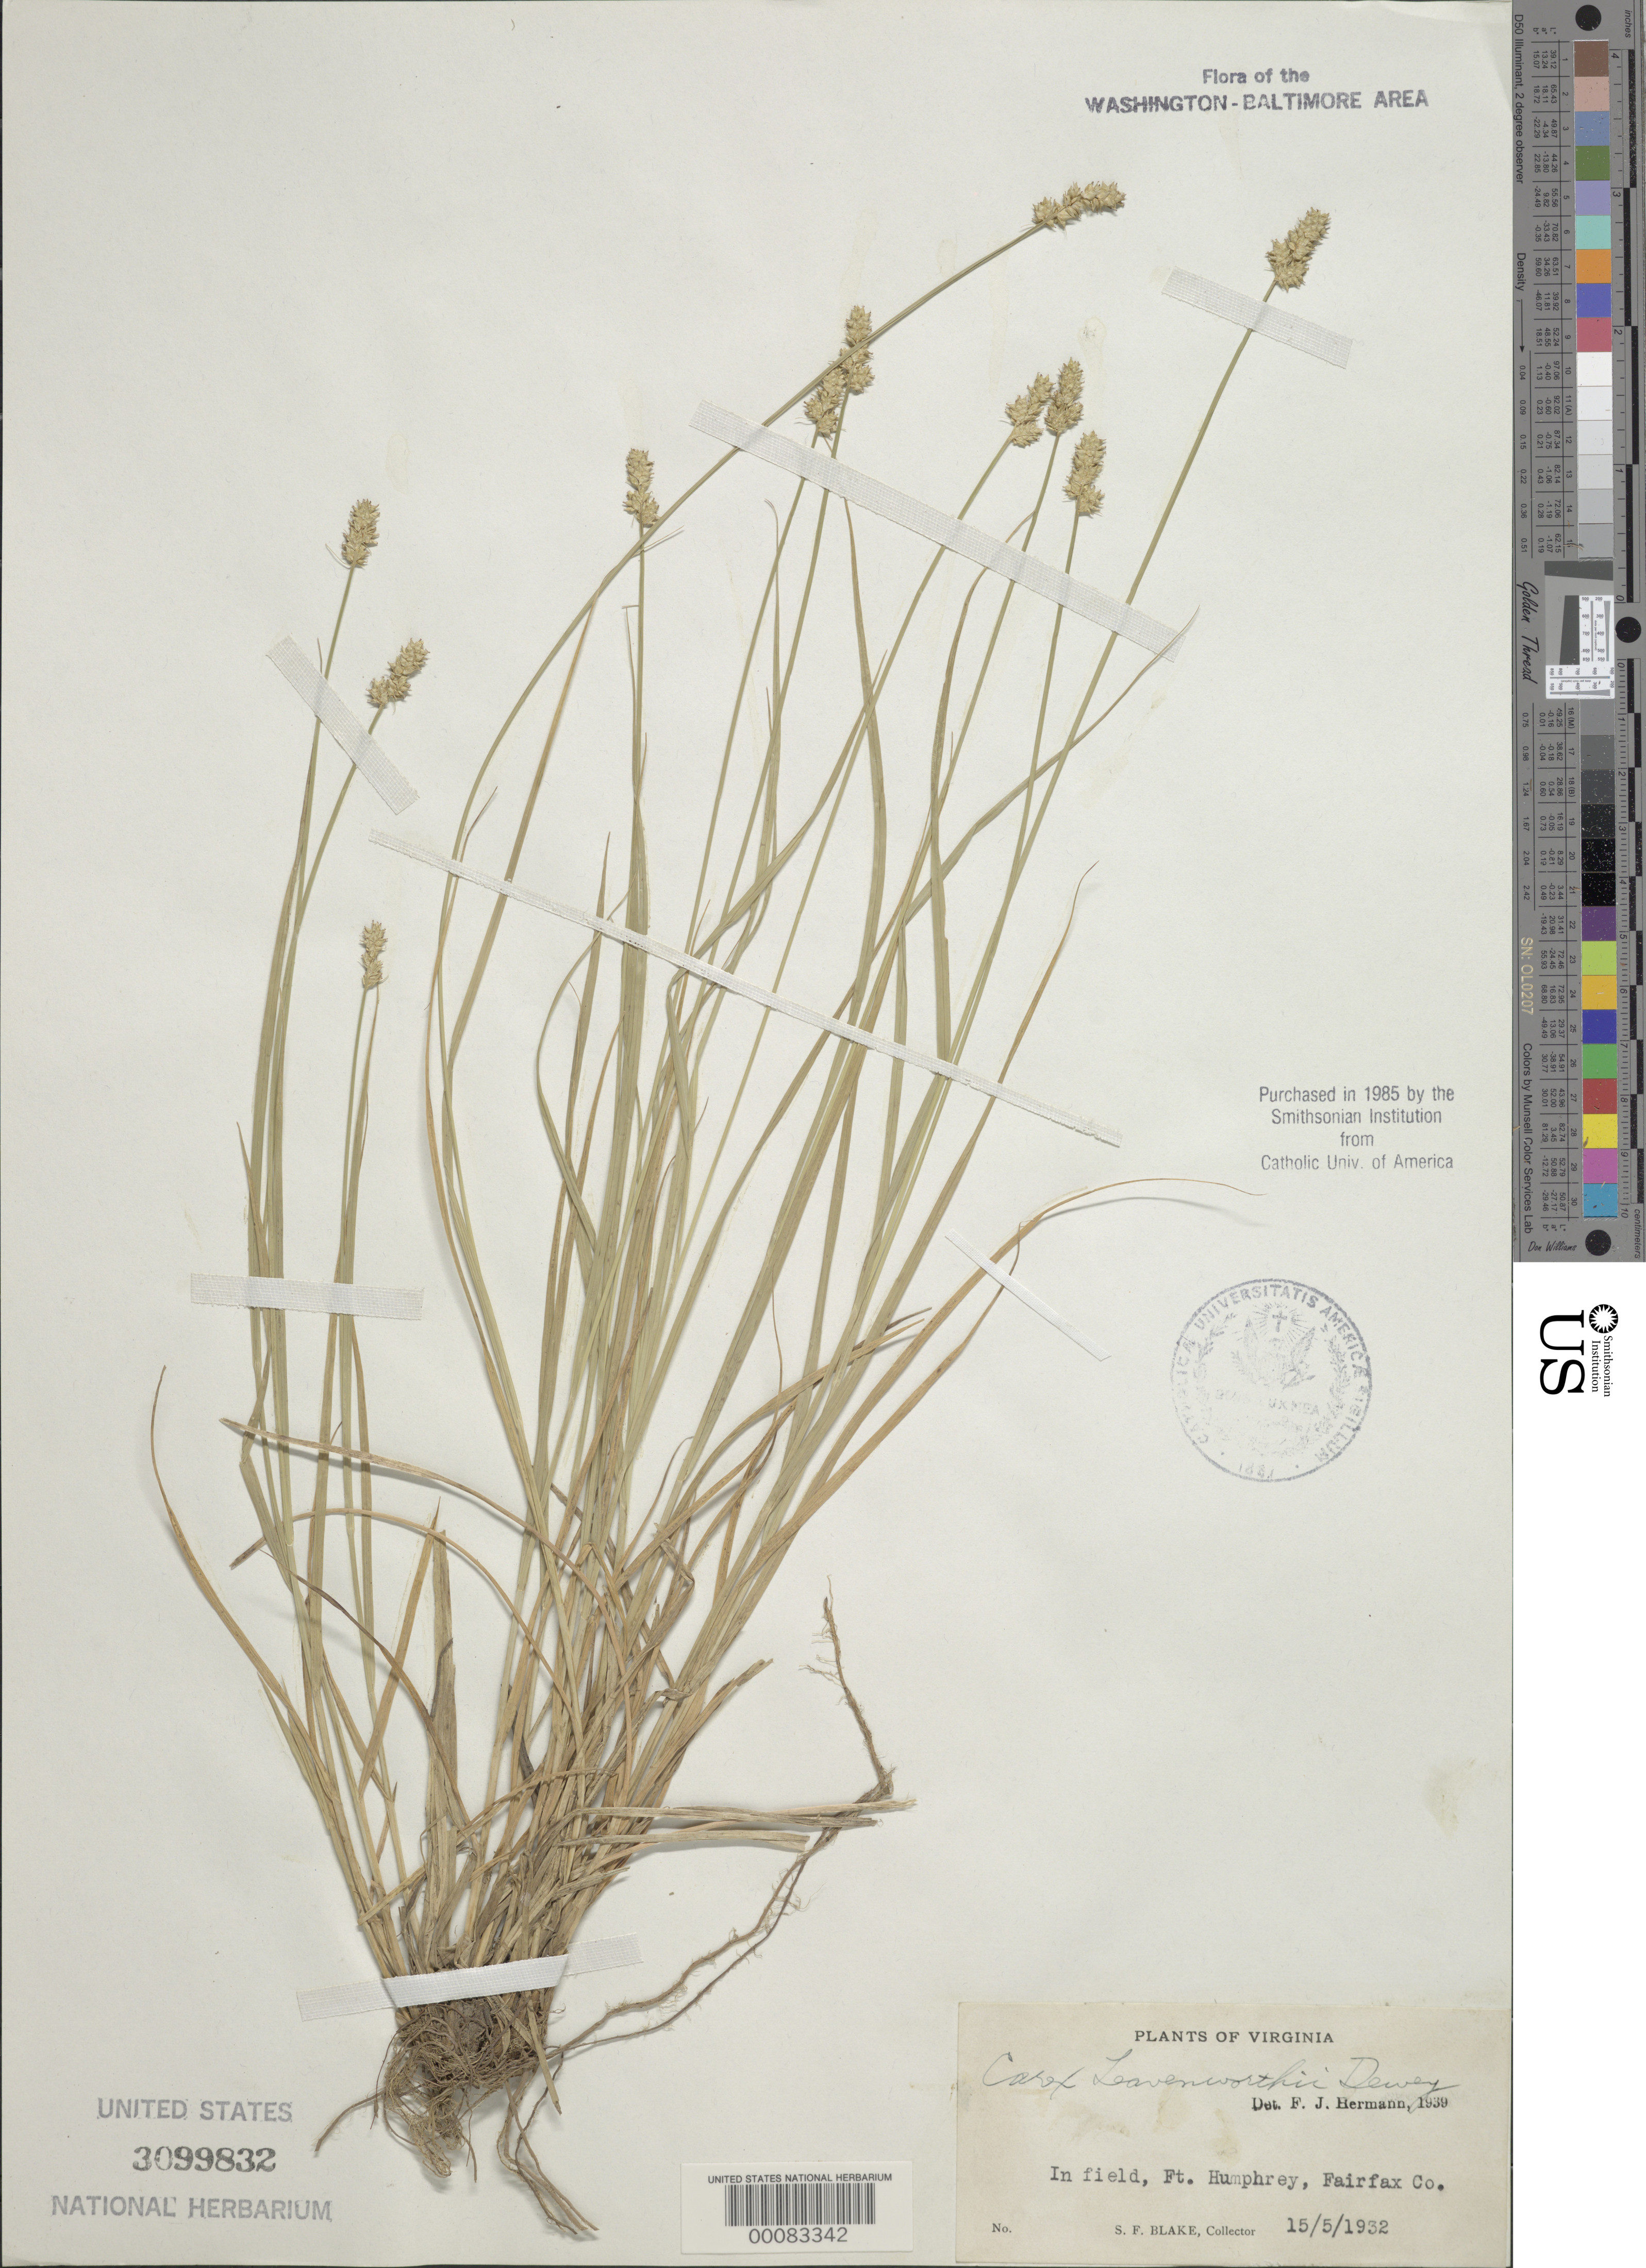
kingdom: Plantae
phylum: Tracheophyta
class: Liliopsida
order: Poales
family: Cyperaceae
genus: Carex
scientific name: Carex leavenworthii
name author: Dewey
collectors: S. Blake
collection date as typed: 15 May 1932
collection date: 1932-05-15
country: United States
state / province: Virginia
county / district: Fairfax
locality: Fort Humphrey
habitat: Field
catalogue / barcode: US 3099832